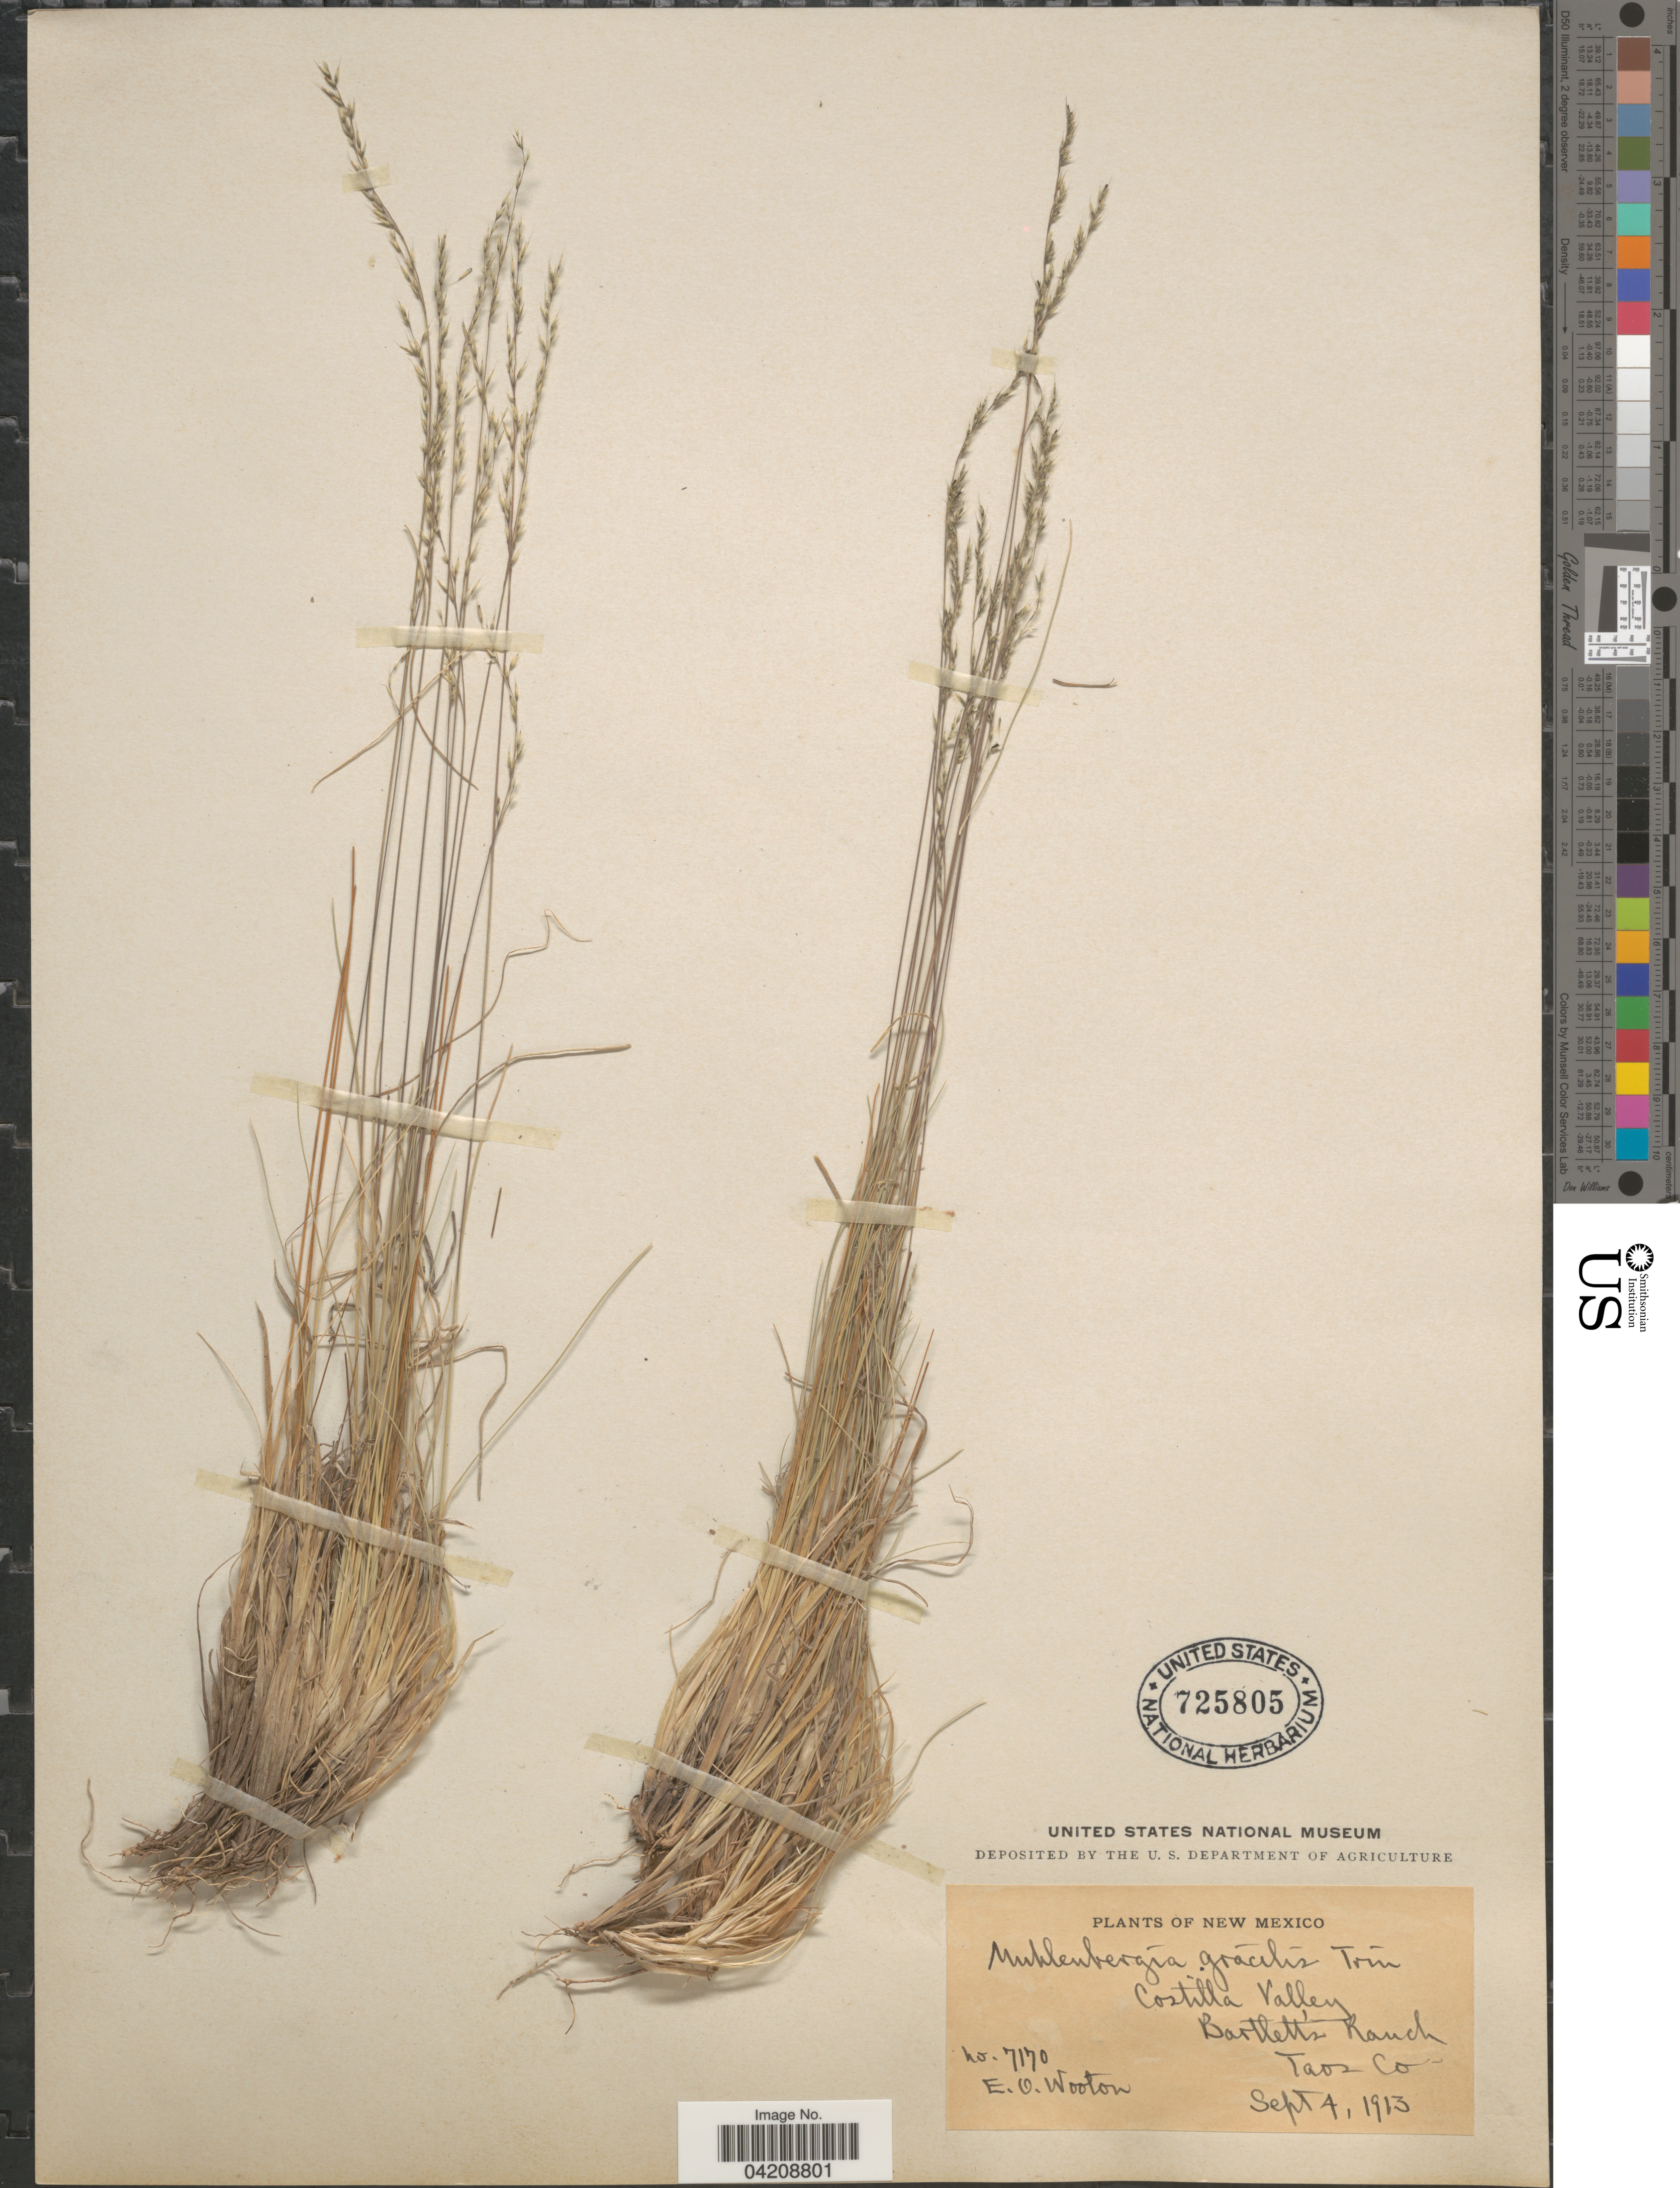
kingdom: Plantae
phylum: Tracheophyta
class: Liliopsida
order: Poales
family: Poaceae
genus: Muhlenbergia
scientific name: Muhlenbergia filiculmis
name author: Vasey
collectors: E. O. Wooton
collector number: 7170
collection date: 1913-09-04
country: United States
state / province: New Mexico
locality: Costilla Valley. Bartlett's Ranch. Taos Co.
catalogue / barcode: US 725805